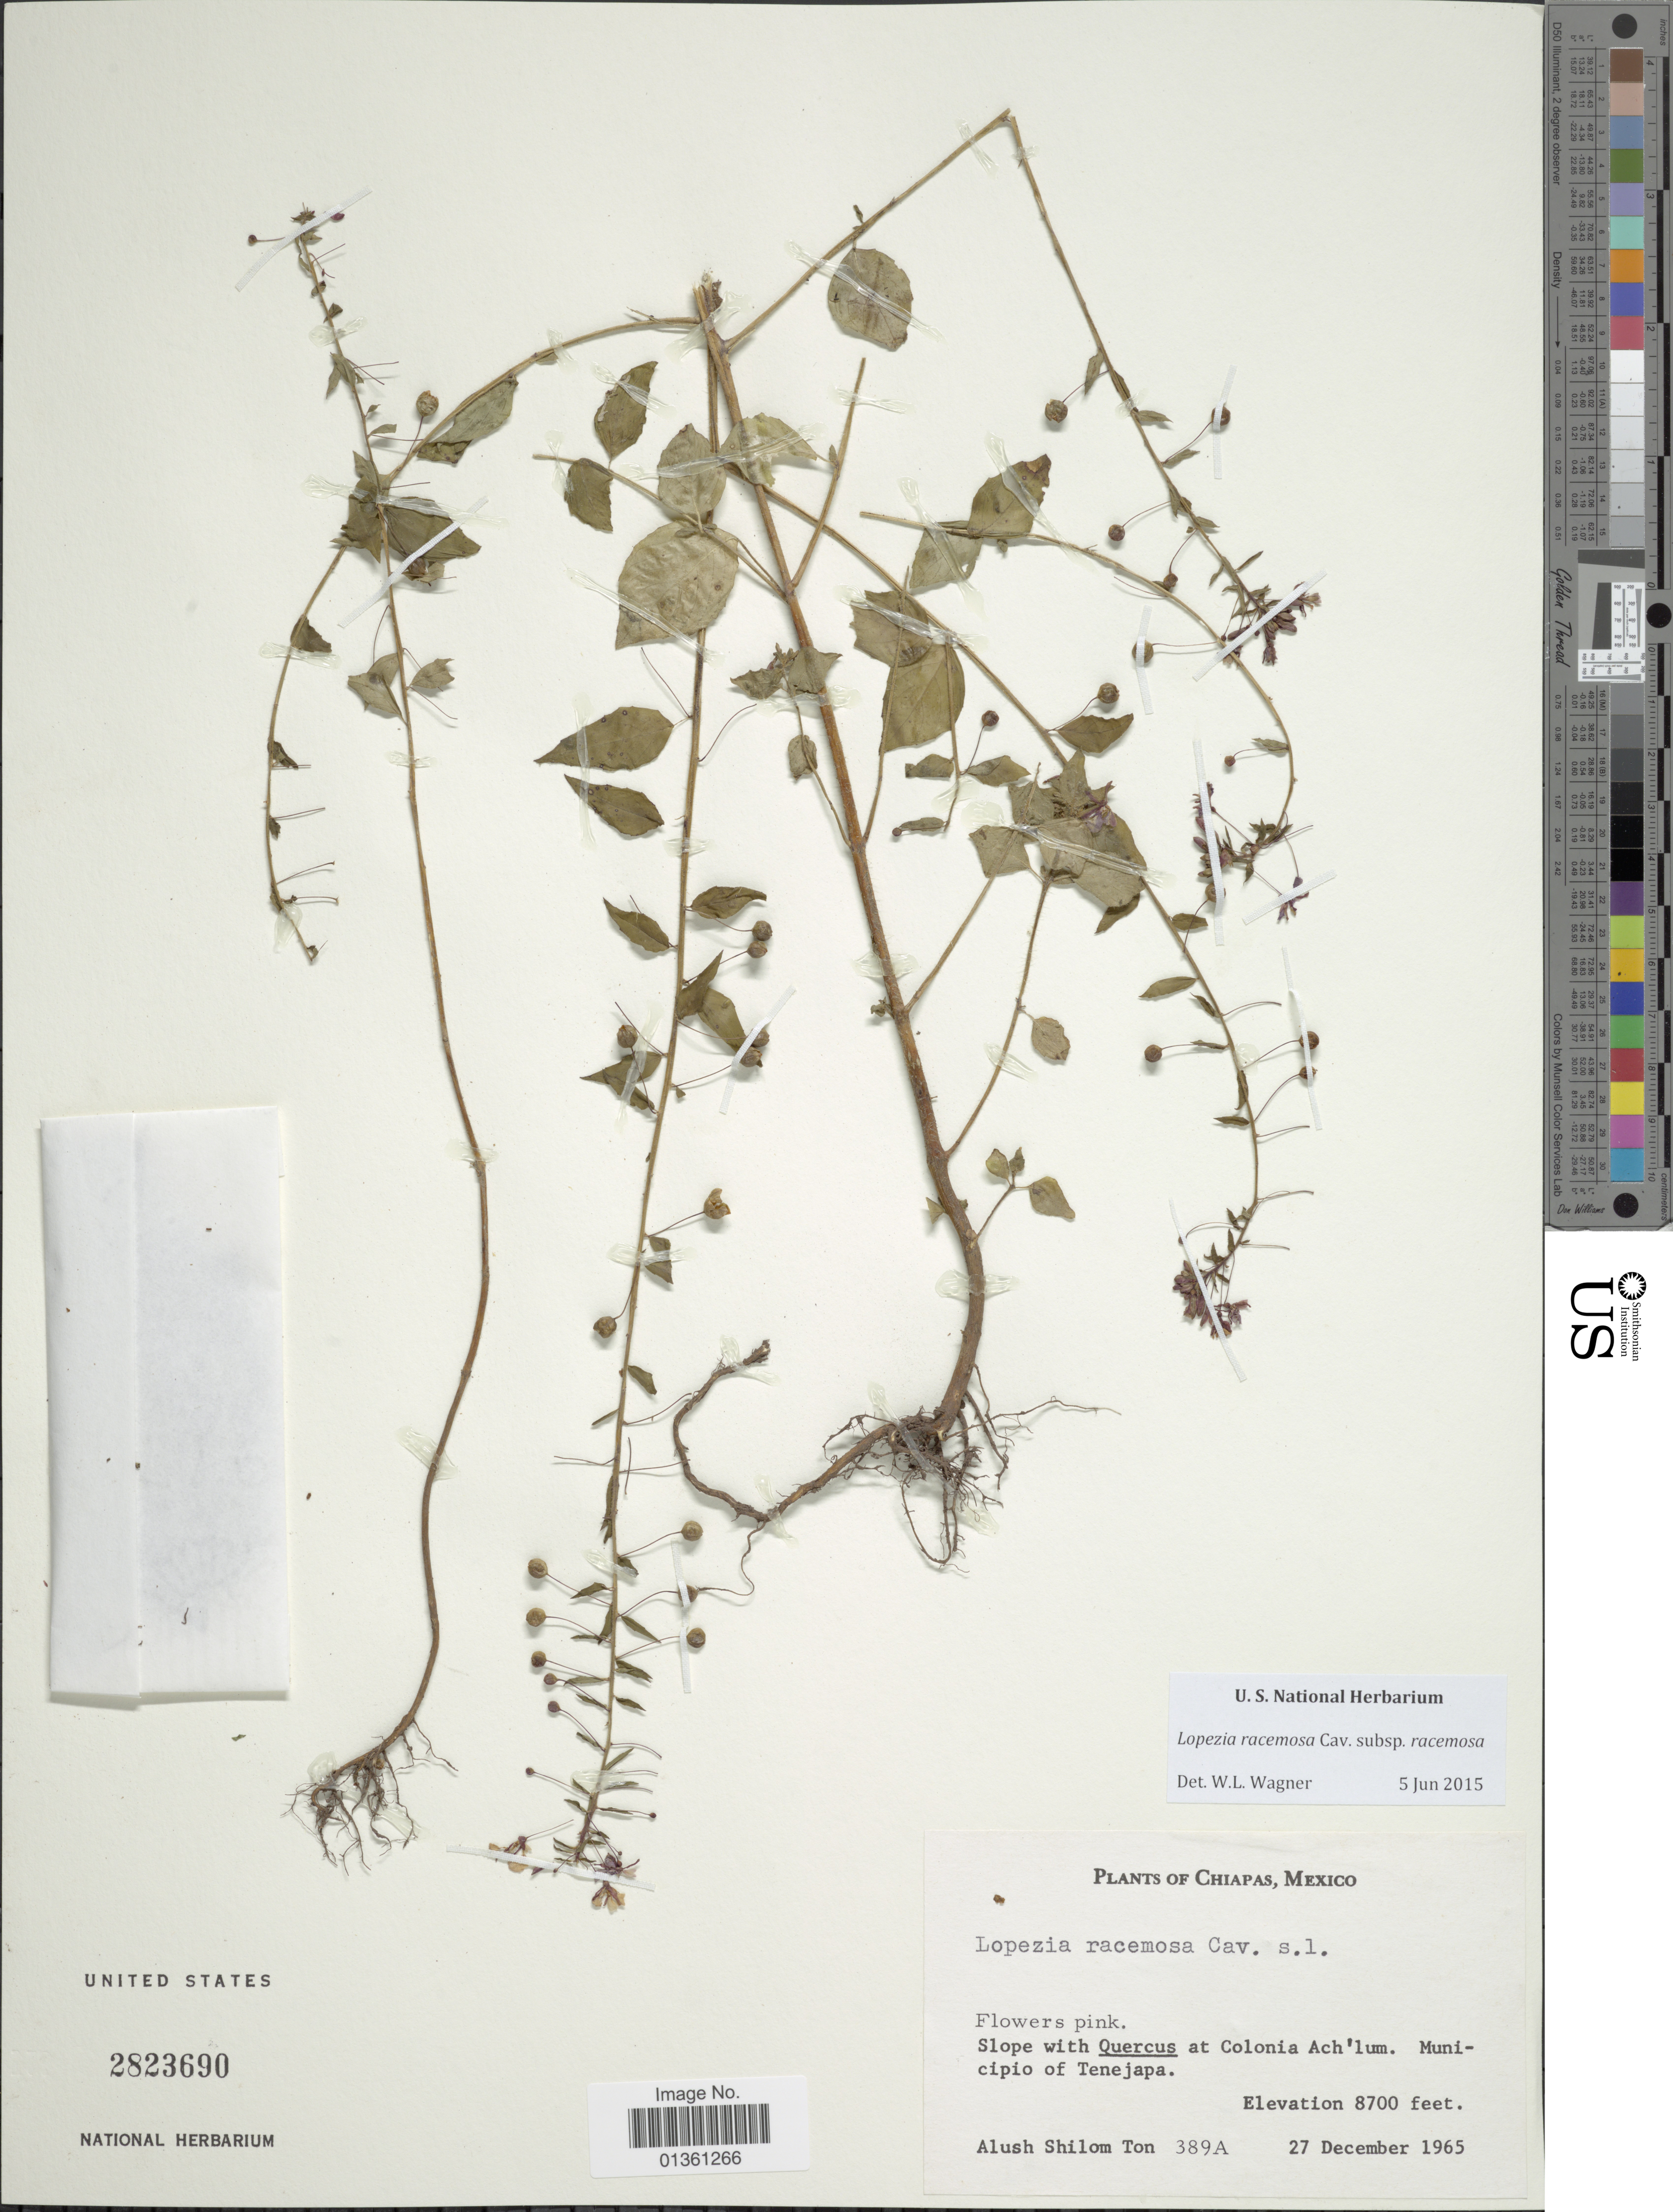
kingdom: Plantae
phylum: Tracheophyta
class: Magnoliopsida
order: Myrtales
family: Onagraceae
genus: Lopezia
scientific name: Lopezia racemosa subsp. racemosa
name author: Cav.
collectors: A. S. Ton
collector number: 389A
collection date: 1965-12-27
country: Mexico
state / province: Chiapas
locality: At Colonia Ach'lum. Municipio of Tenejapa.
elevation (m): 2652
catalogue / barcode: US 2823690